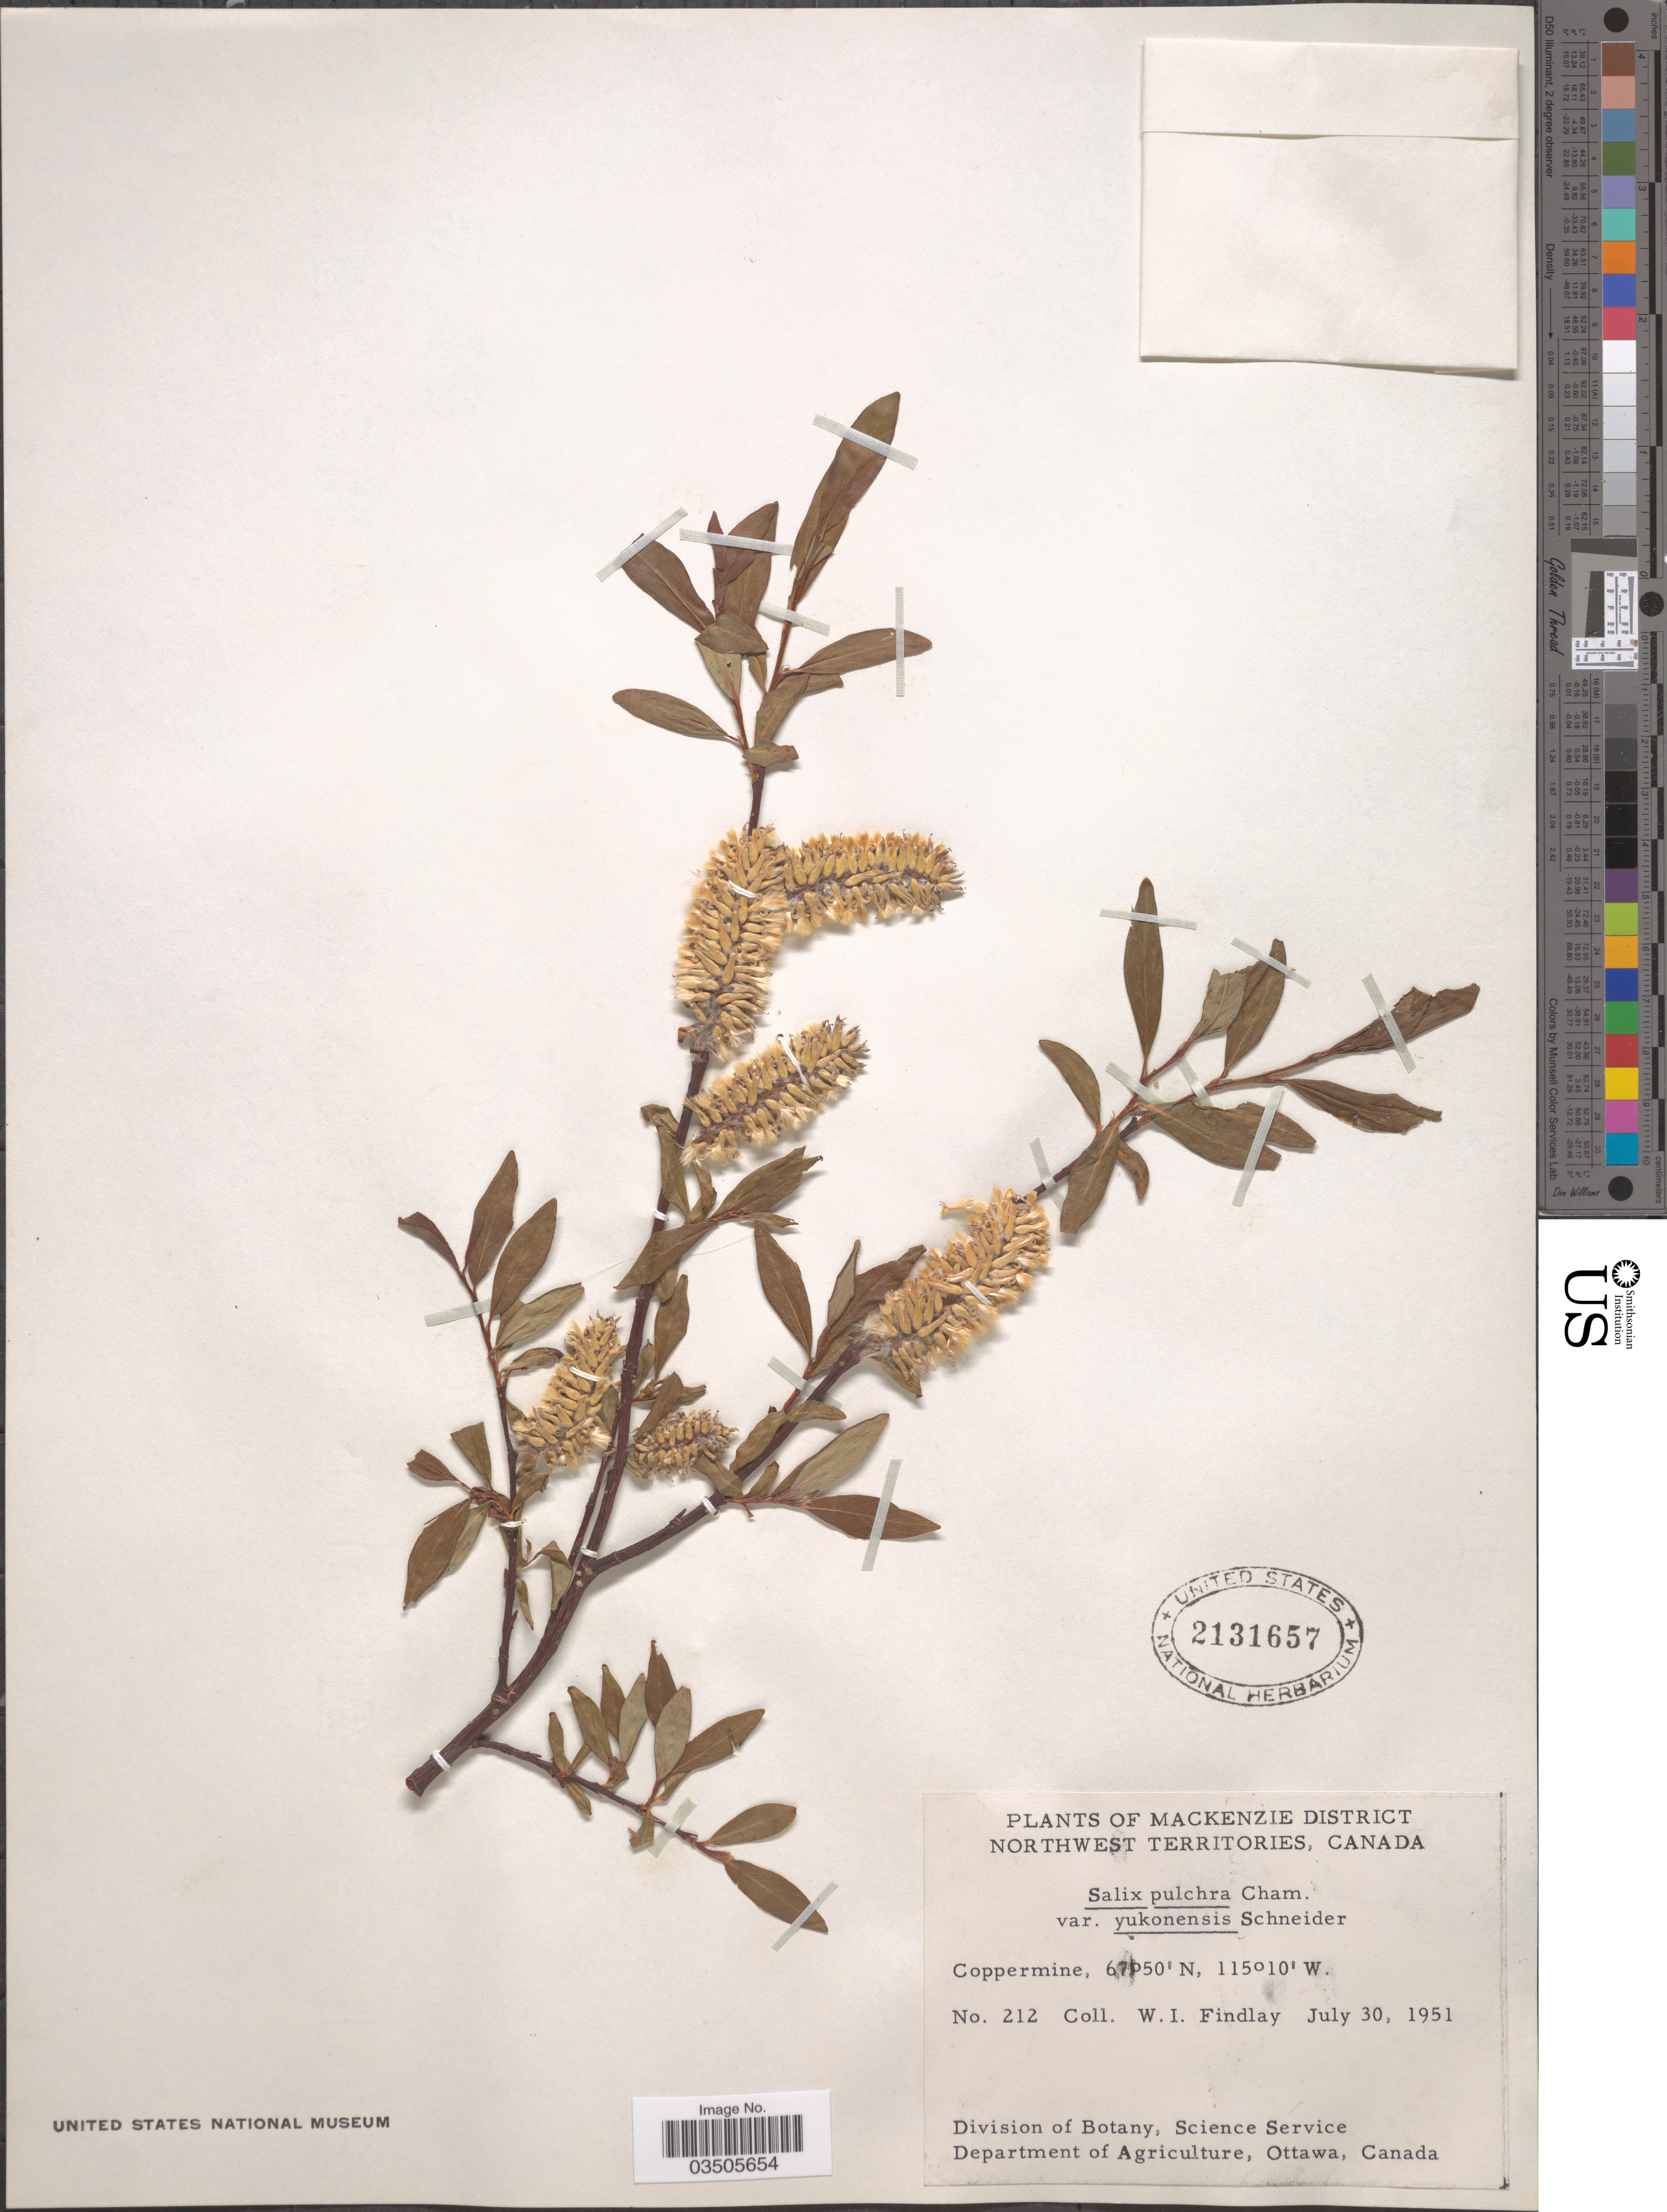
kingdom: Plantae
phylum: Tracheophyta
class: Magnoliopsida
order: Malpighiales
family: Salicaceae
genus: Salix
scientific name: Salix pulchra var. yukonensis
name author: C.K. Schneid.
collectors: W. Findlay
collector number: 212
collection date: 1951-07-30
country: Canada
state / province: Northwest Territories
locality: Mackenzie District. Coppermine.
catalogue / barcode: US 2131657